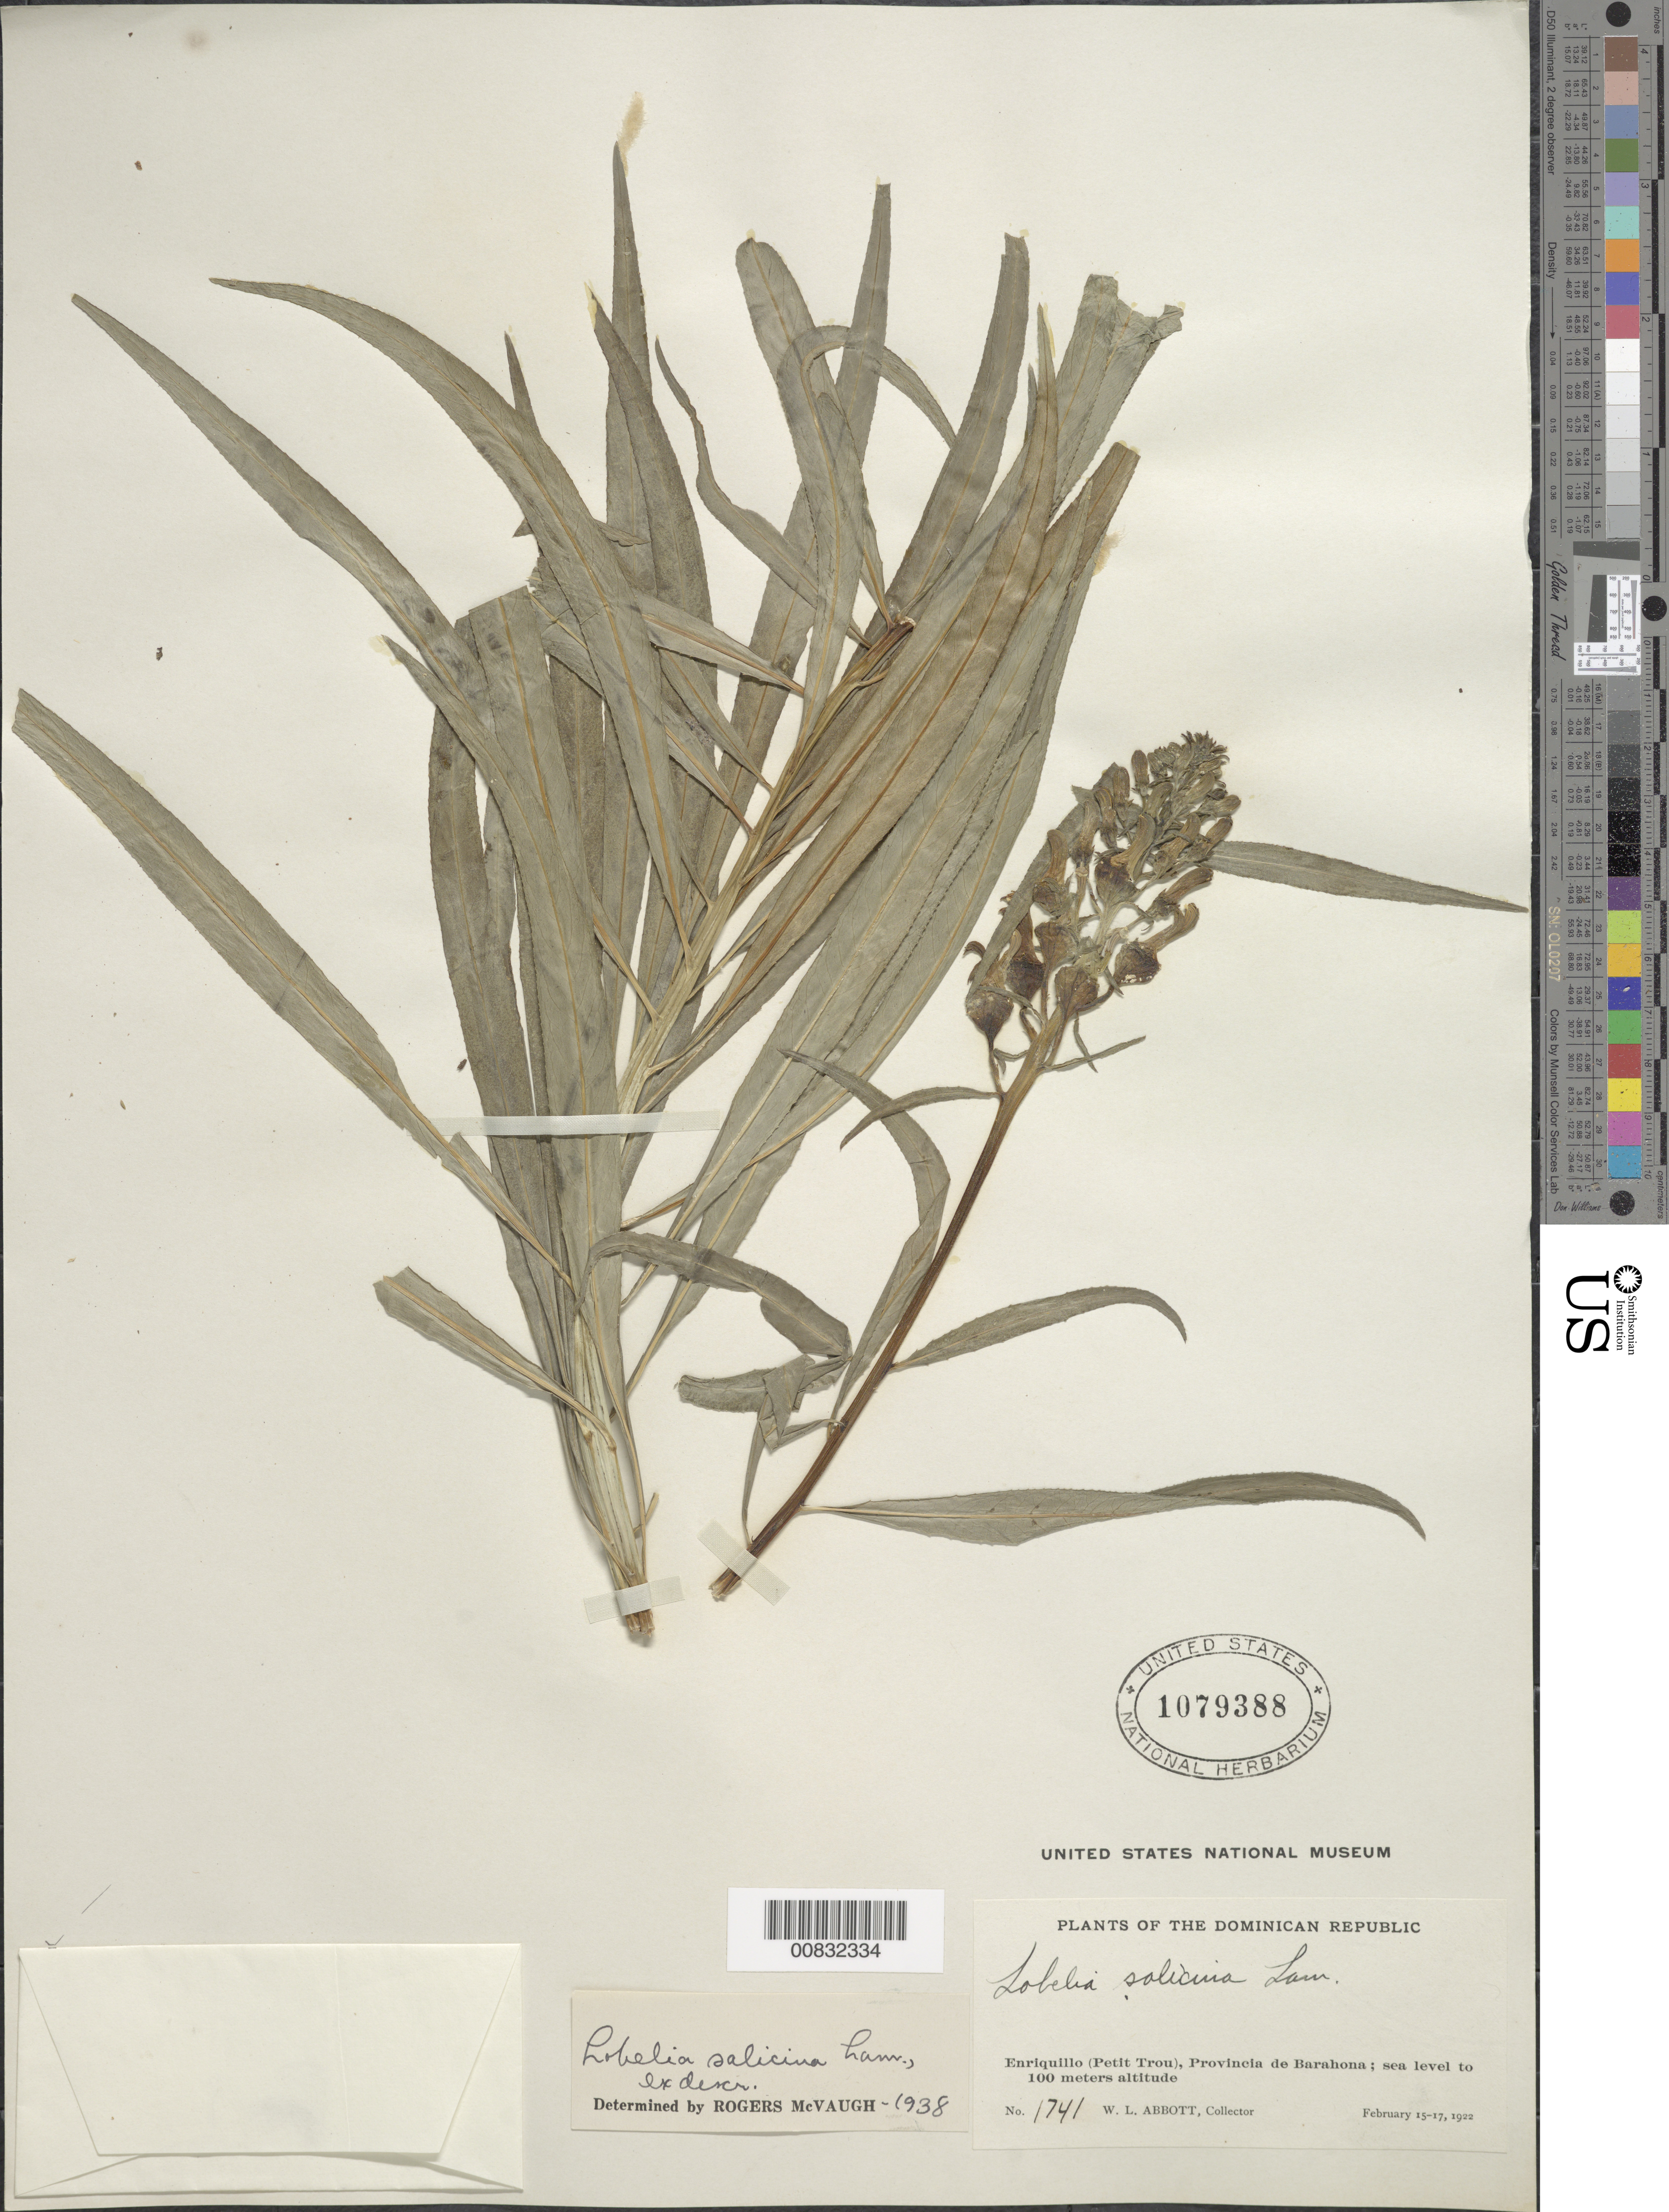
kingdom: Plantae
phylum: Tracheophyta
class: Magnoliopsida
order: Asterales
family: Campanulaceae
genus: Lobelia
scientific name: Lobelia salicina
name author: Lam.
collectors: W. L. Abbott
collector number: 1741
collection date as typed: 15 Feb 1922 to 17 Feb 1922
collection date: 1922-02-15/1922-02-17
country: Dominican Republic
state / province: Barahona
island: Hispaniola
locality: Enriquillo (Petit Trou)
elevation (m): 0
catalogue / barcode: US 1079388